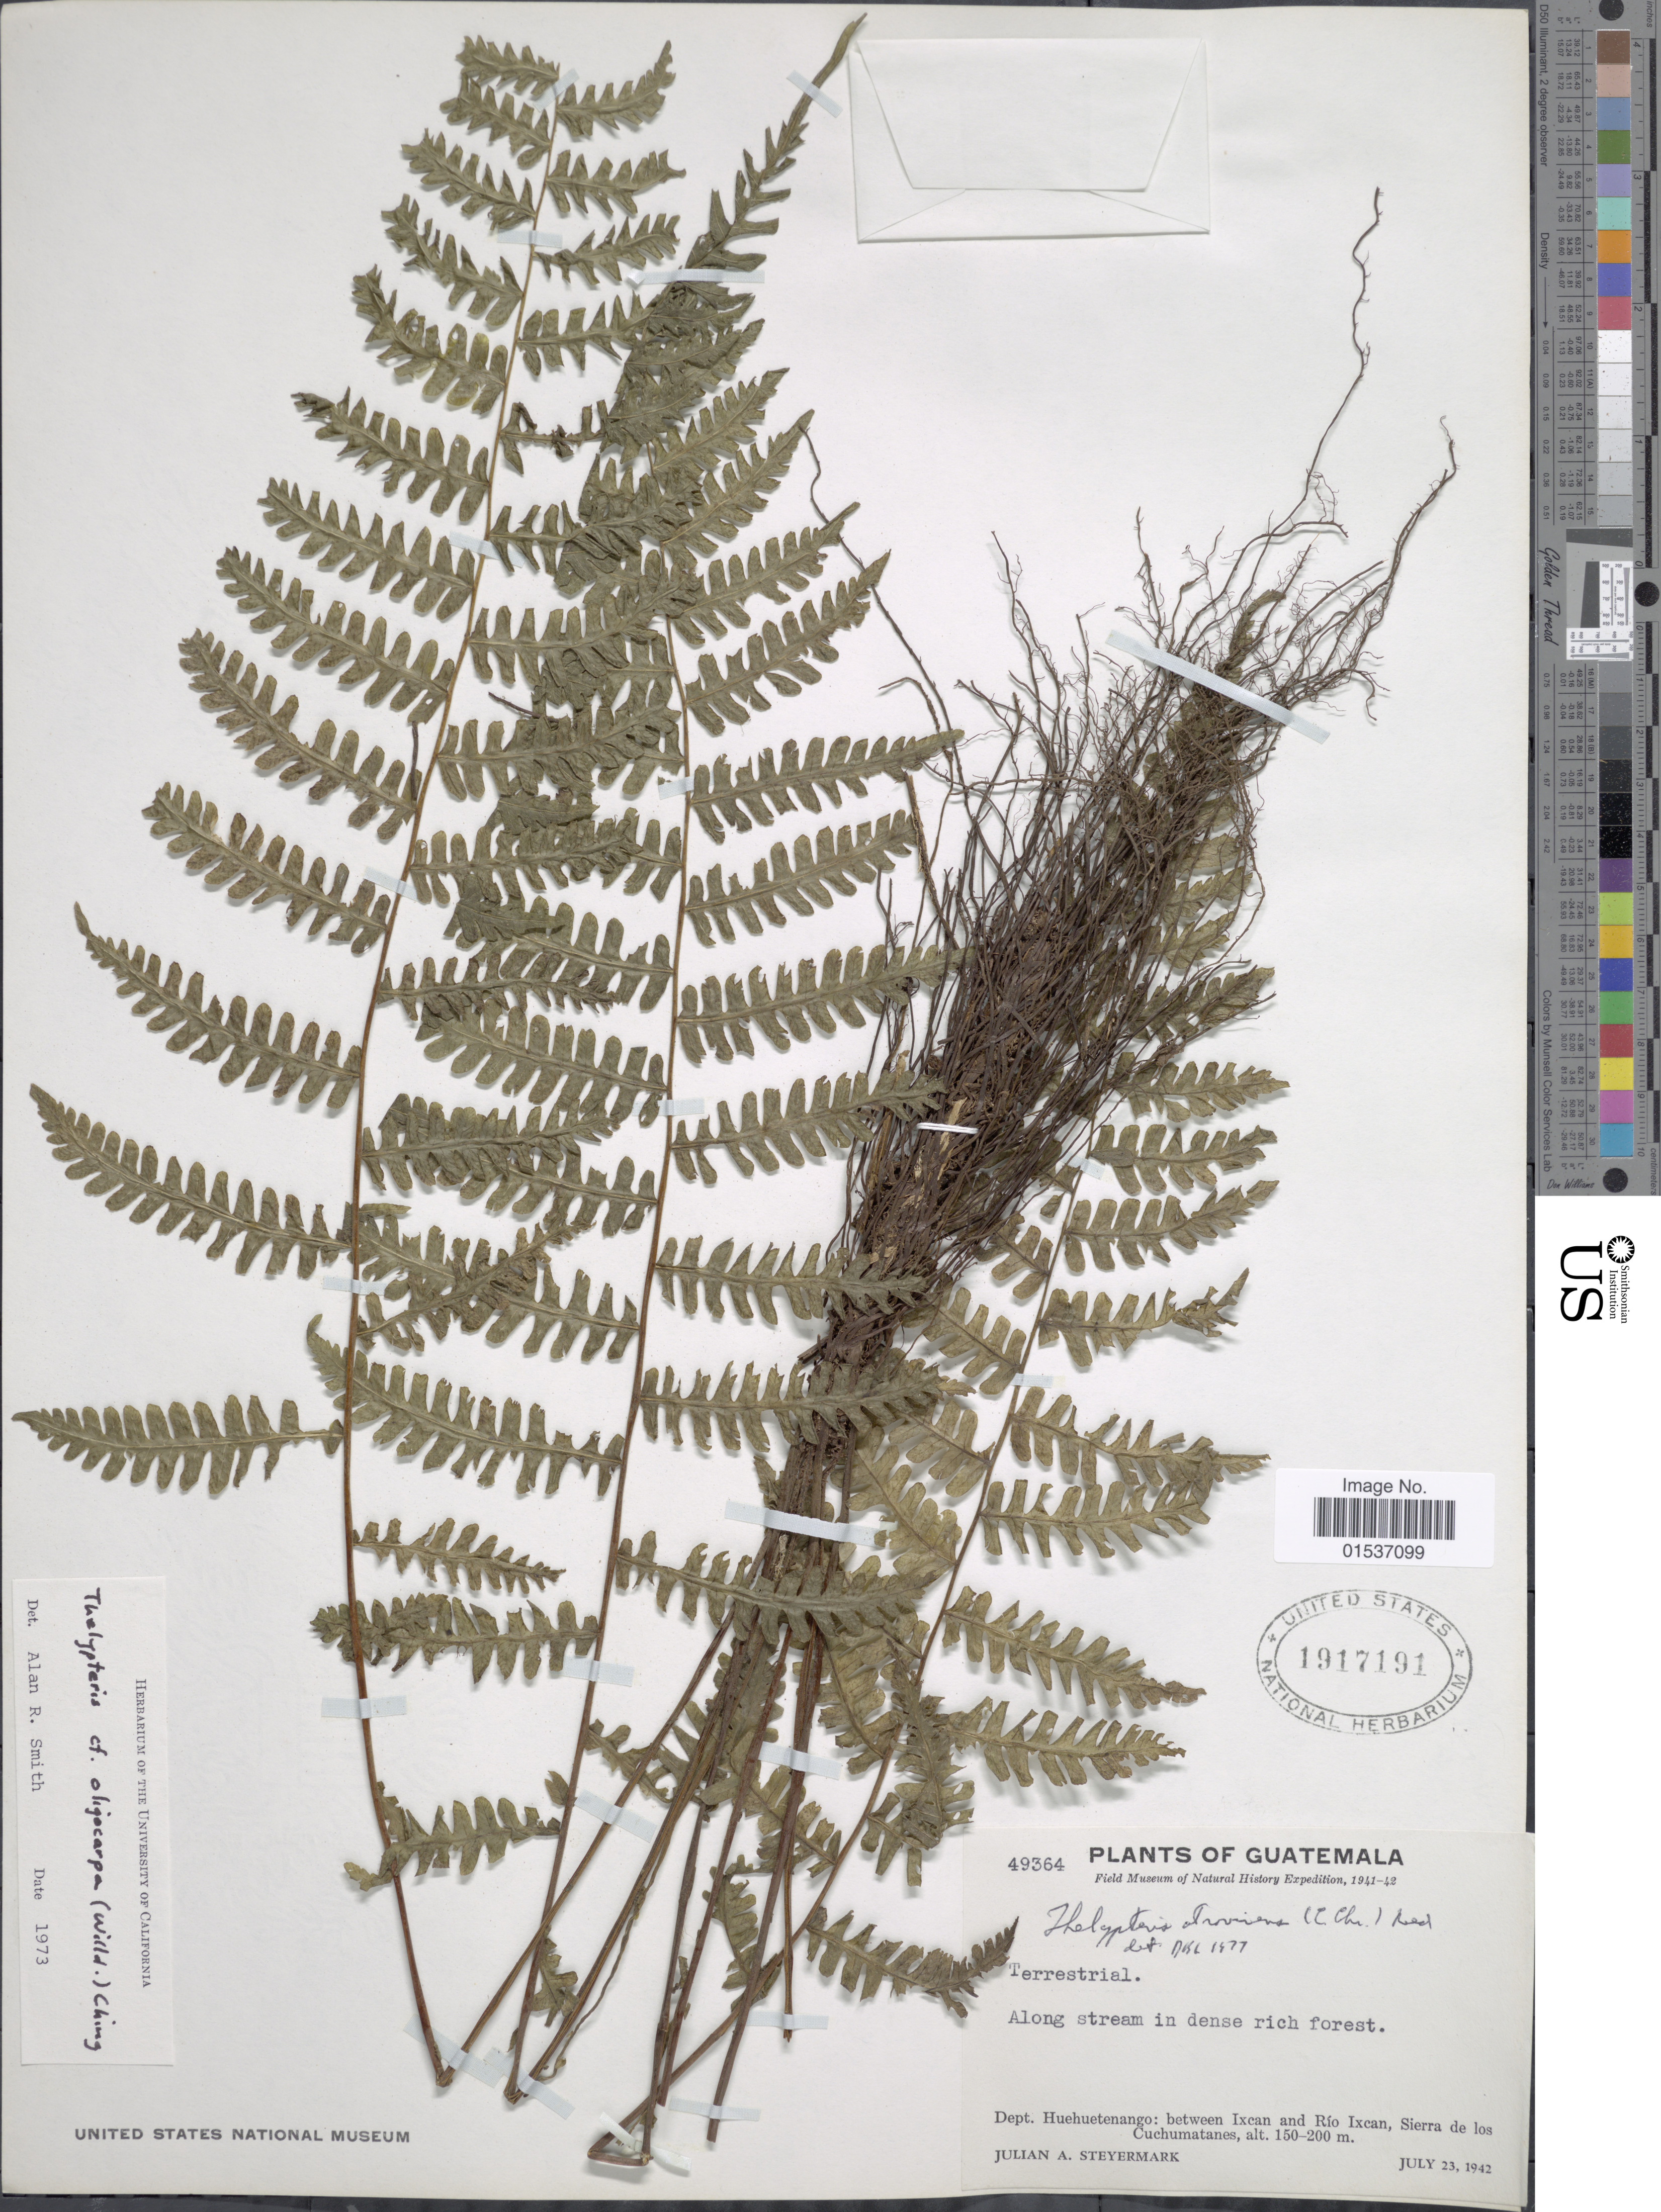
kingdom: Plantae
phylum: Tracheophyta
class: Polypodiopsida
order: Polypodiales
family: Thelypteridaceae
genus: Thelypteris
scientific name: Thelypteris atrovirens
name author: (C. Chr.) C.F. Reed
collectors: J. Steyermark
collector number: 49364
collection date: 1942-07-23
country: Guatemala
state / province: Huehuetenango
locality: Guatemala, Dept. Huehuetenango: between Ixcan and Rio Ixcan, Sierra de los Cuchumatanes.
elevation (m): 150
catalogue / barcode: US 1917191